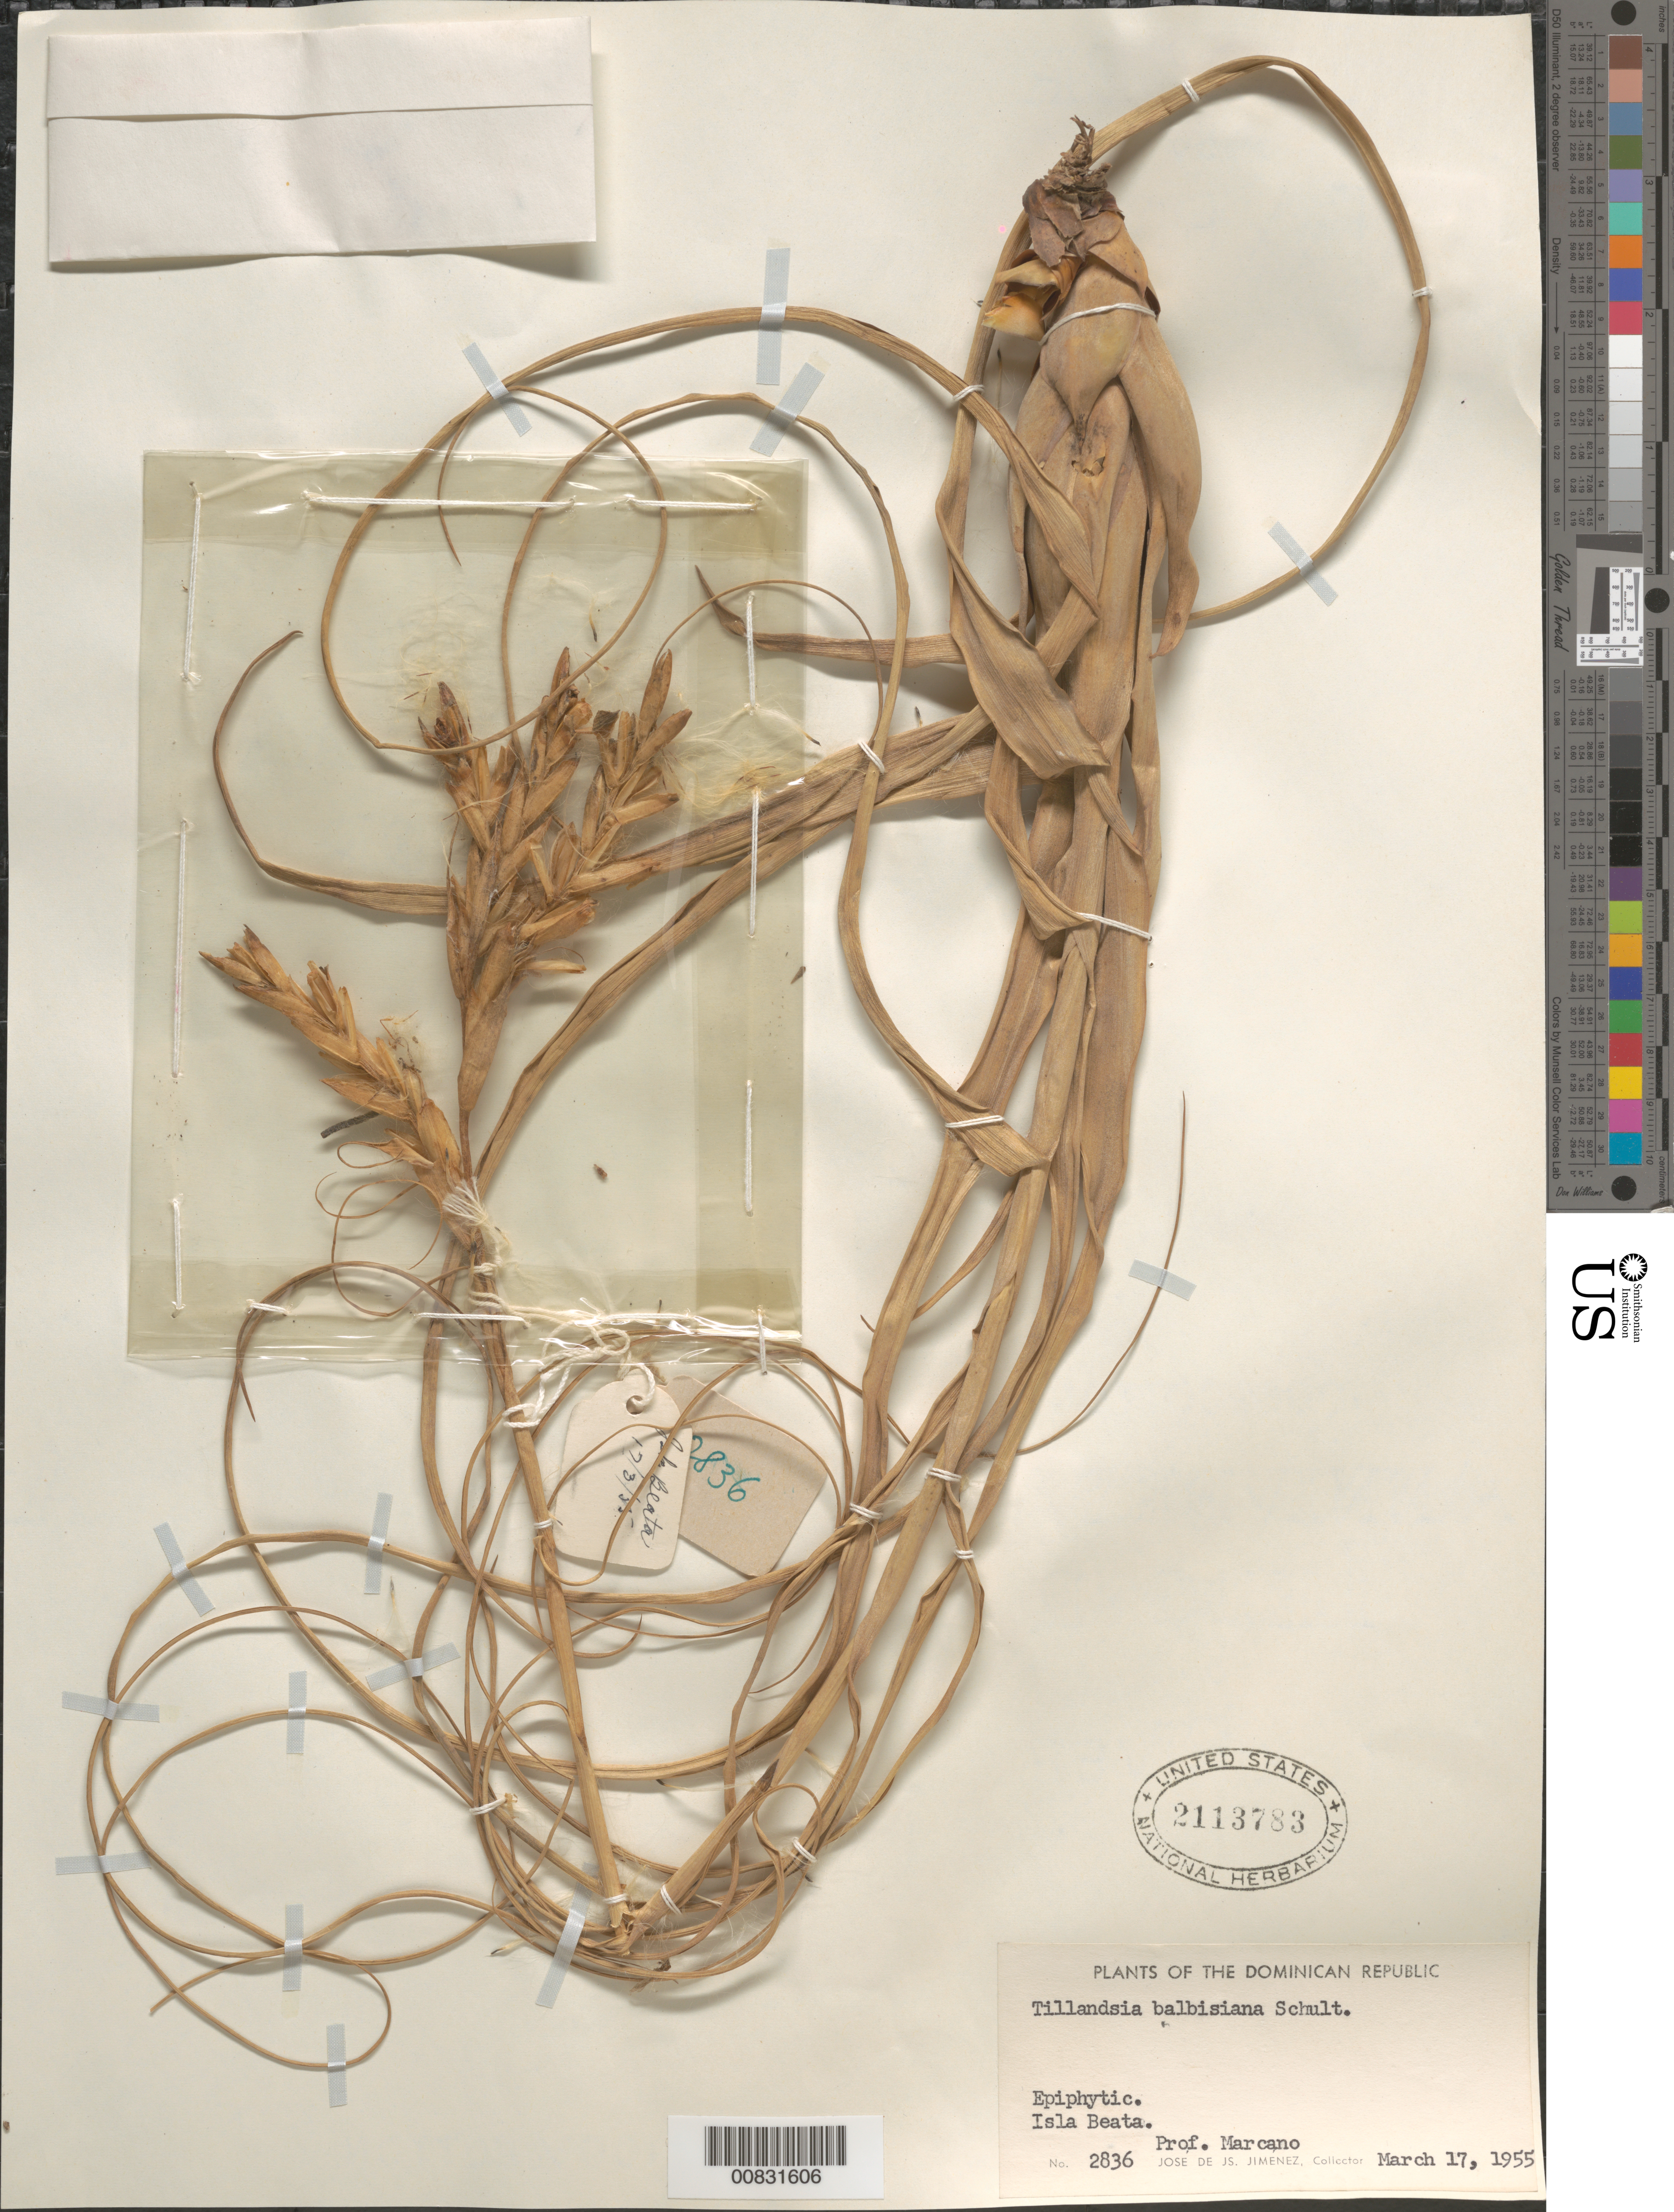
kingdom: Plantae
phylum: Tracheophyta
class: Liliopsida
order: Poales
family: Bromeliaceae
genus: Tillandsia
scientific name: Tillandsia balbisiana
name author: Schult. f.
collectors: J. J. Jiménez & E. J. Marcano F.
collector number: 2836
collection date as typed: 17 Mar 1955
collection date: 1955-03-17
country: Dominican Republic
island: Isla Beata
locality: Isla beata.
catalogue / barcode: US 2113783